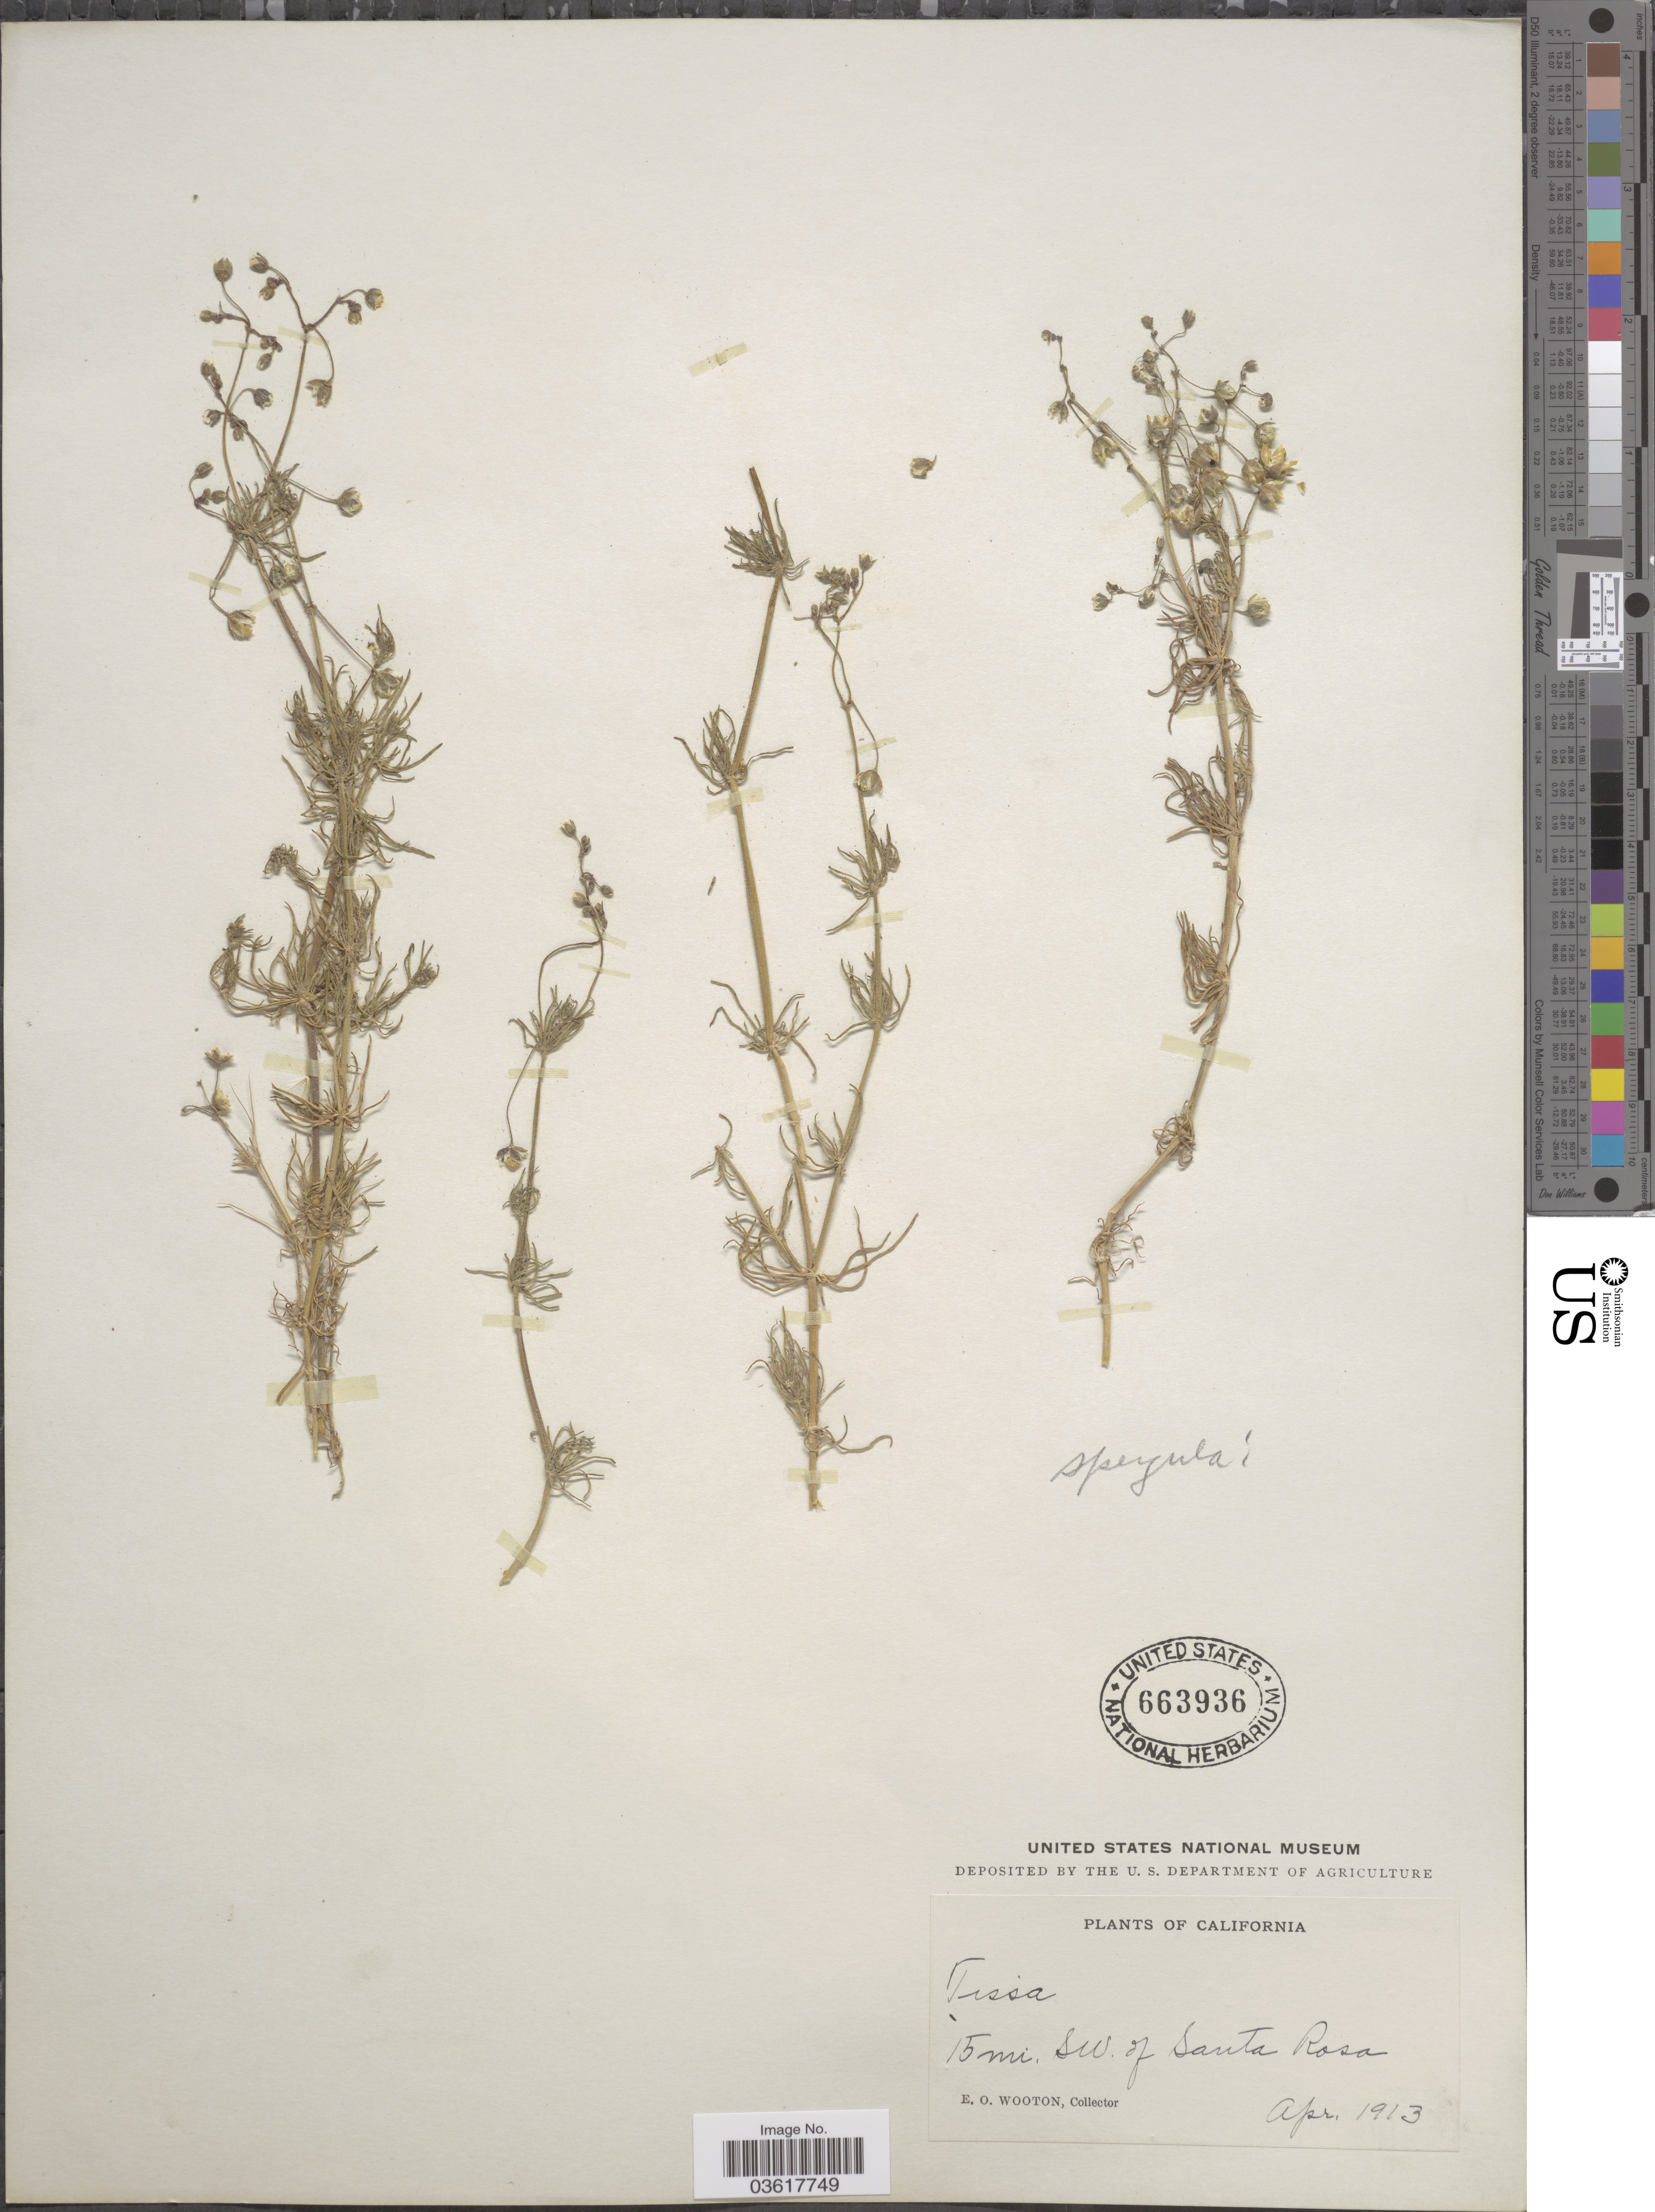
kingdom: Plantae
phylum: Tracheophyta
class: Magnoliopsida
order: Caryophyllales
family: Caryophyllaceae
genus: Spergula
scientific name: Spergula arvensis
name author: L.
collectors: E. O. Wooton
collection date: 1913-04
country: United States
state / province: California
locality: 15 mi. SW. of Santa Rosa.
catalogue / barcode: US 663936